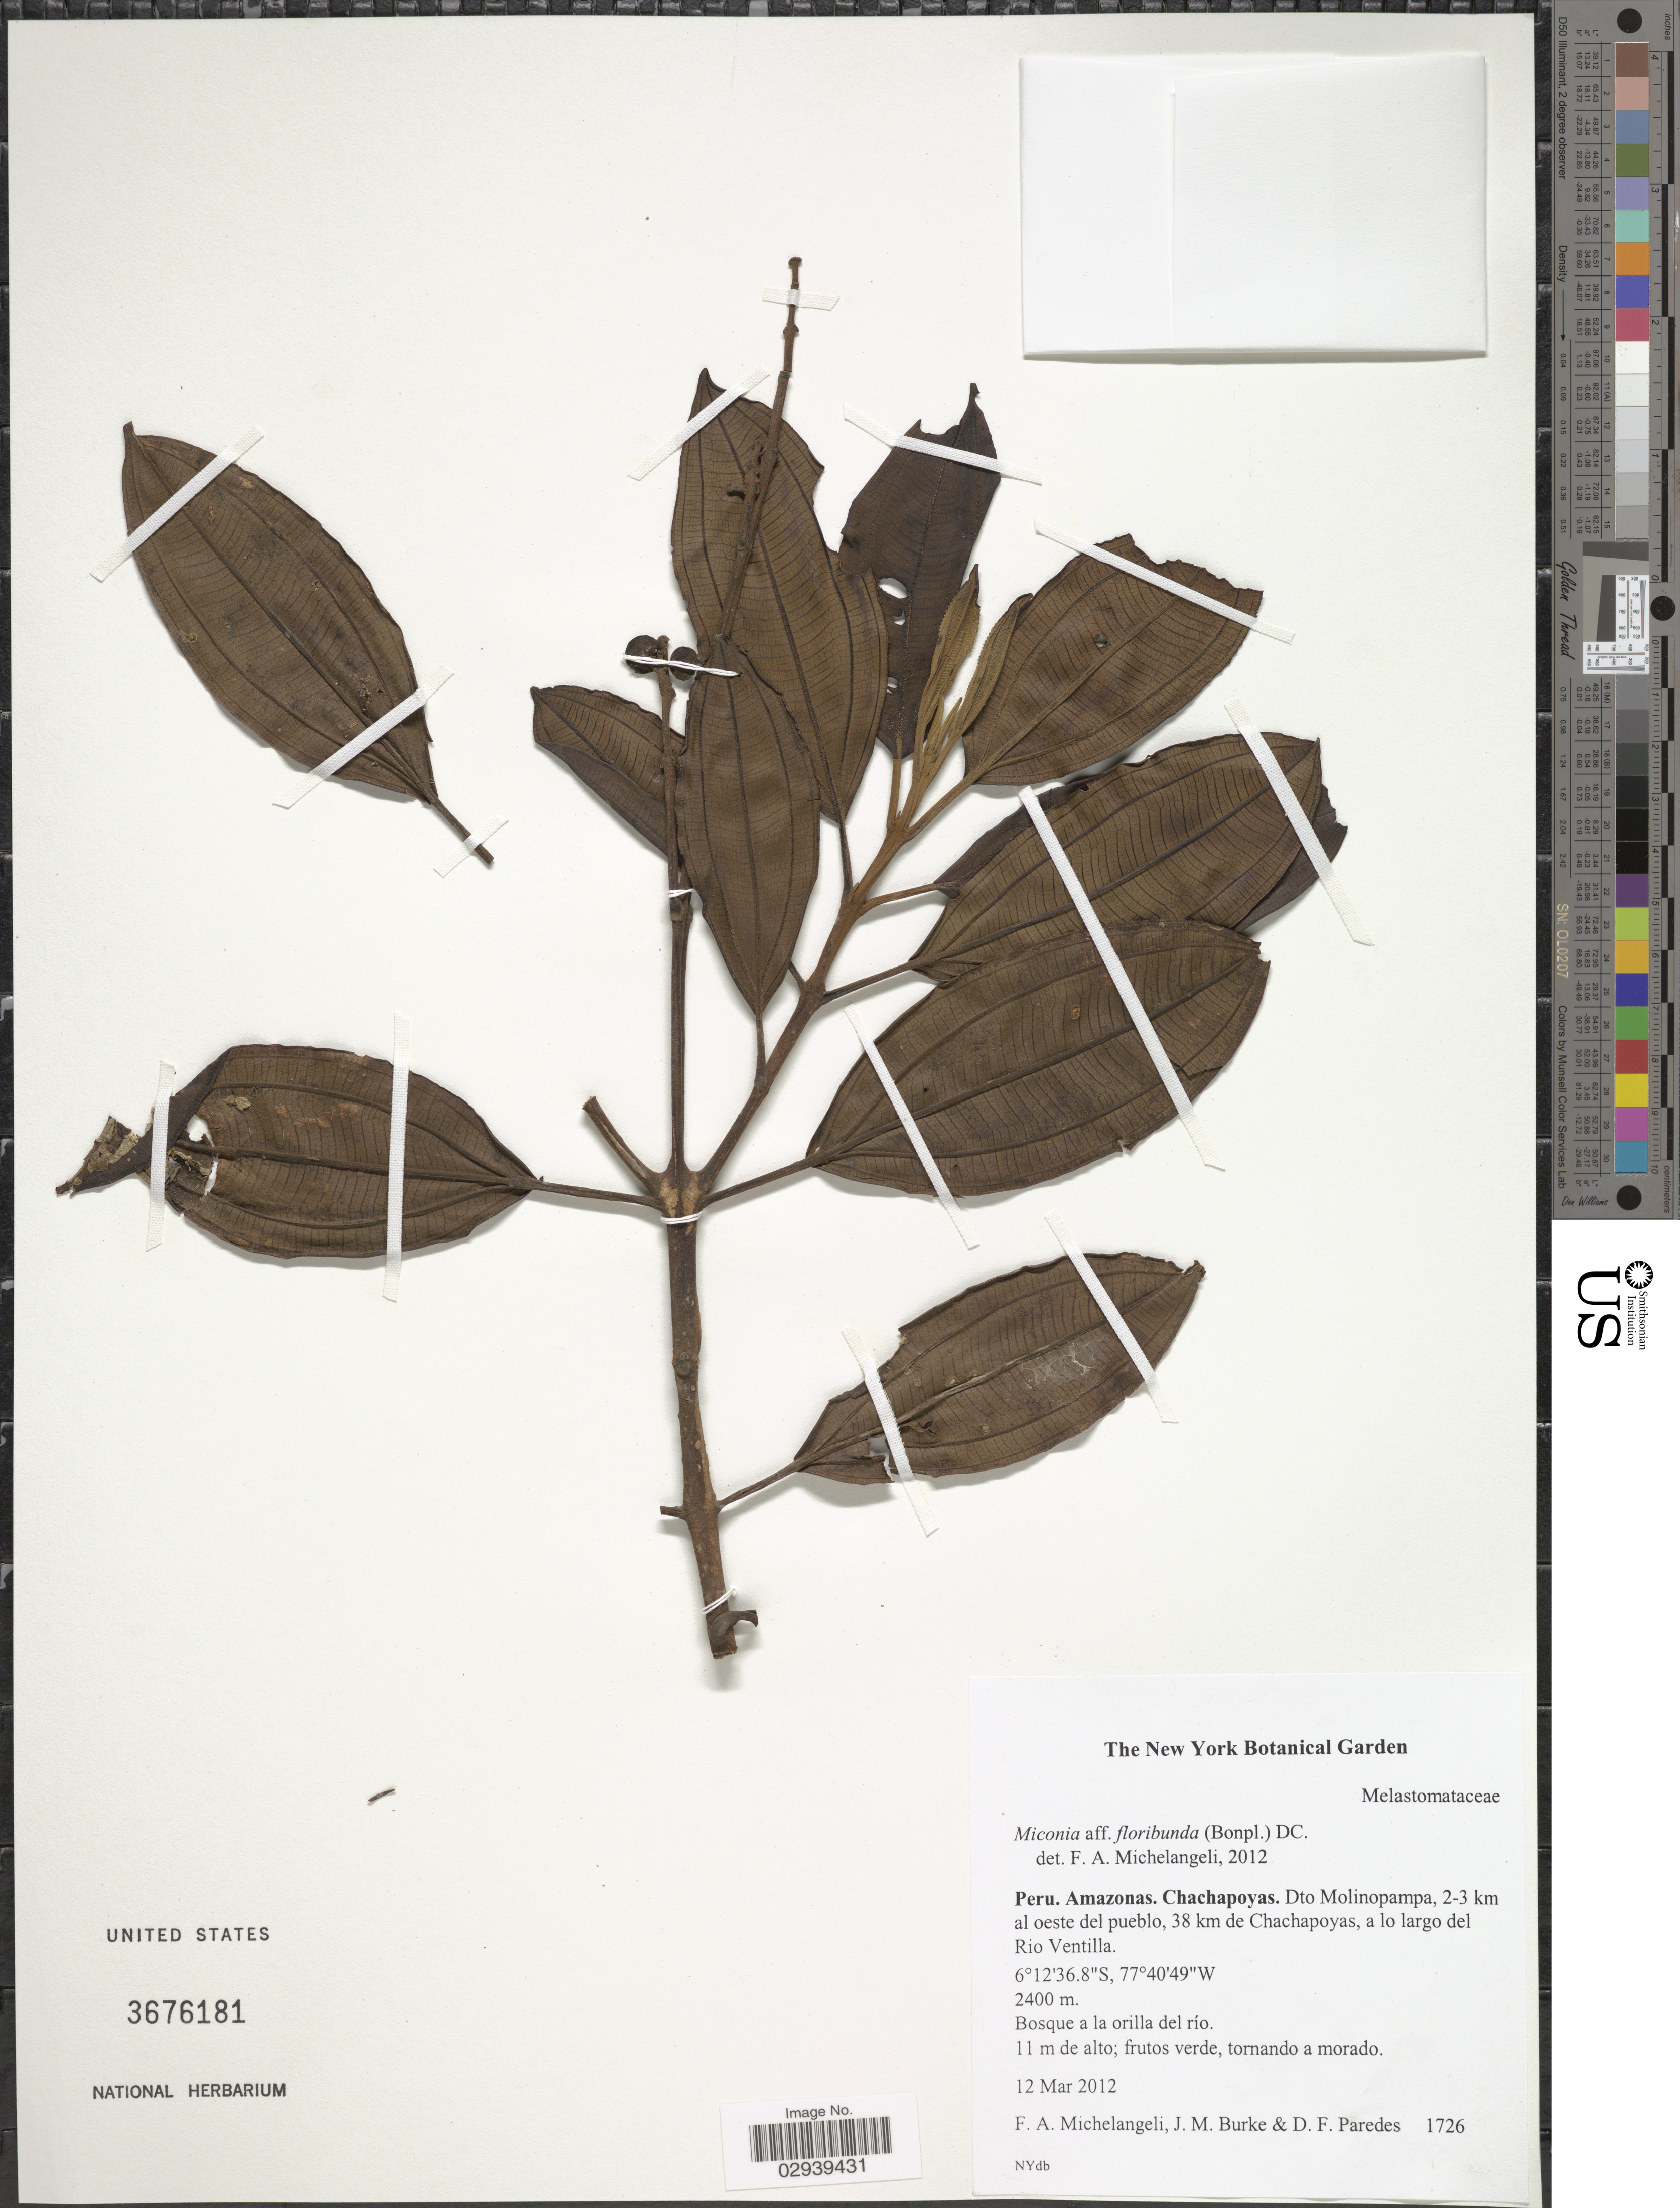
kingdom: Plantae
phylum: Tracheophyta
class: Magnoliopsida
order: Myrtales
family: Melastomataceae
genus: Miconia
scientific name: Miconia floribunda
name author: (Bonpl.) DC.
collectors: F. A. Michelangeli, Jac. M. Burke & D. Paredes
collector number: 1726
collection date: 2012-03-12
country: Peru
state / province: Amazonas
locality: Chachapoyas. Dto Molinopampa, 2-3 km al oeste del pueblo, 38 km de Chachapoyas, a lo largo del Rio Ventilla.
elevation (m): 2400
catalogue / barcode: US 3676181